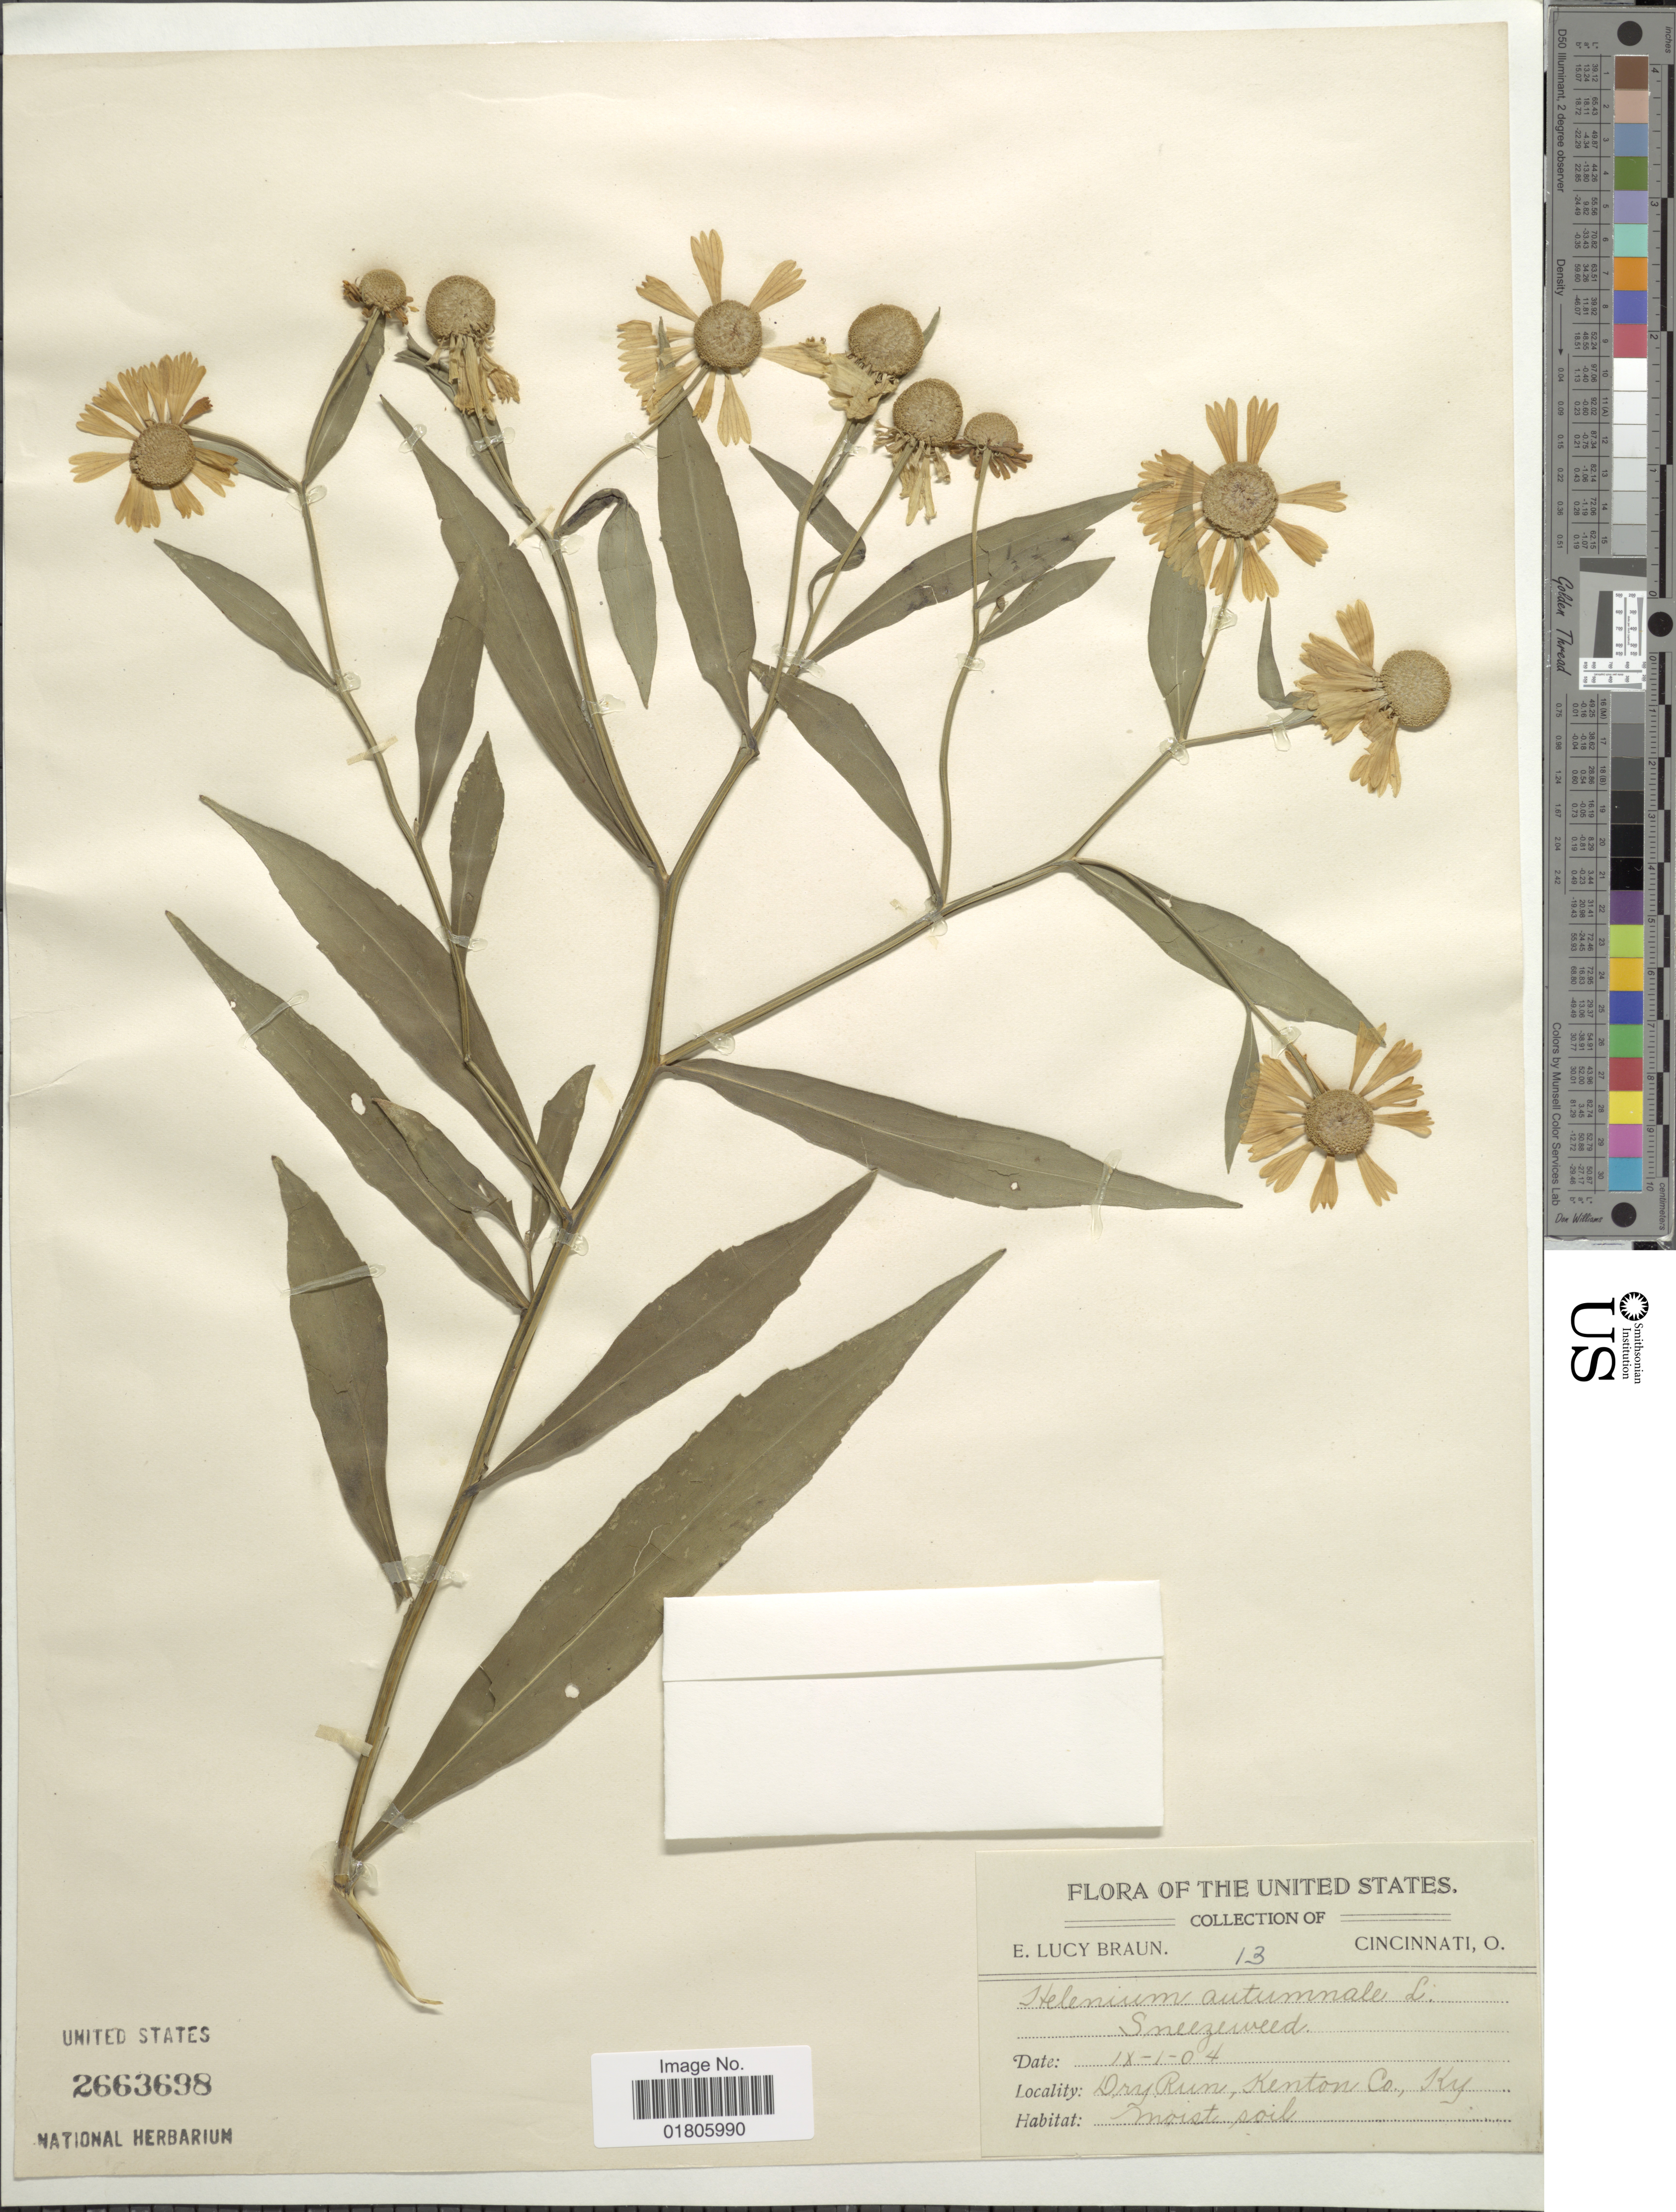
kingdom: Plantae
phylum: Tracheophyta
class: Magnoliopsida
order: Asterales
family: Asteraceae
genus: Helenium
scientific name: Helenium autumnale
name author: L.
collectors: E. L. Braun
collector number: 13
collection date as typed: Transcribed d/m/y: 1/9/4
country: United States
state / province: Kentucky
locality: Dry run, Kenton Co.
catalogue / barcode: US 2663698